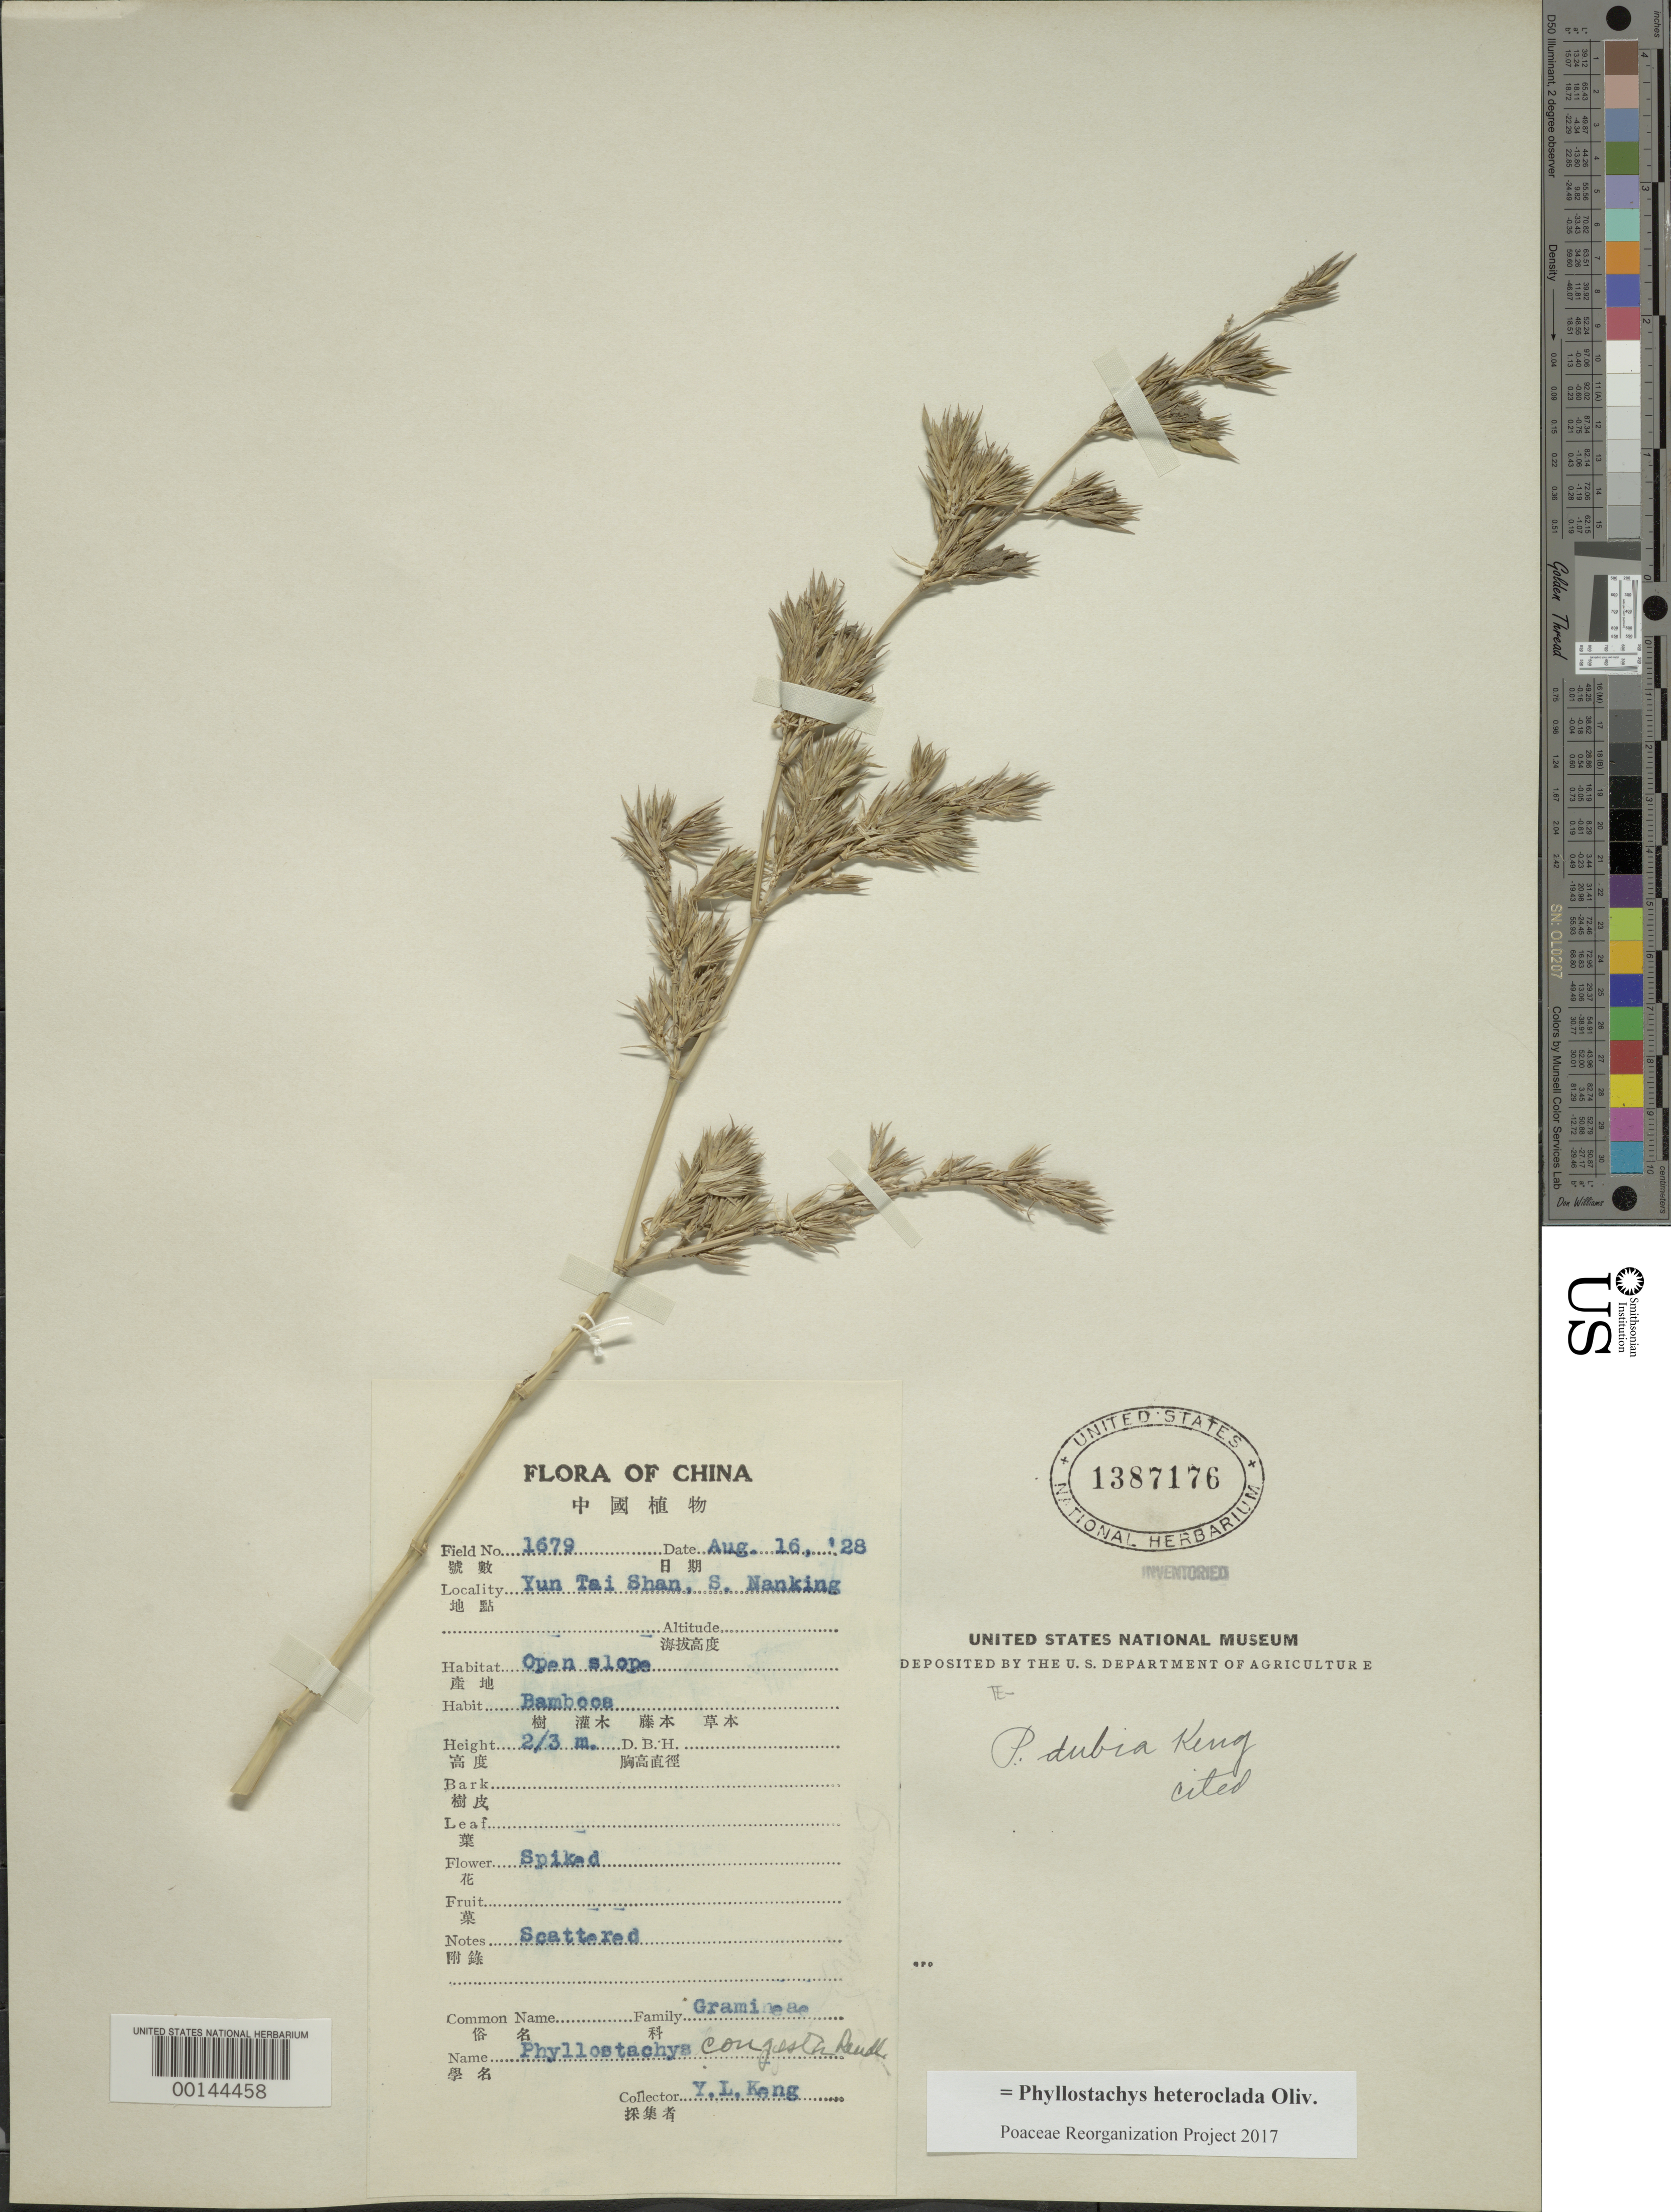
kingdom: Plantae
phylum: Tracheophyta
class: Liliopsida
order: Poales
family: Poaceae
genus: Phyllostachys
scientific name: Phyllostachys heteroclada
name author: Oliv.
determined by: Poaceae Reorganization Project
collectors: Y. L. Keng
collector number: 1679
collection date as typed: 16 Aug 1928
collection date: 1928-08-16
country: China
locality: S. nanking, yun tai shan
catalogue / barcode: US 1387176